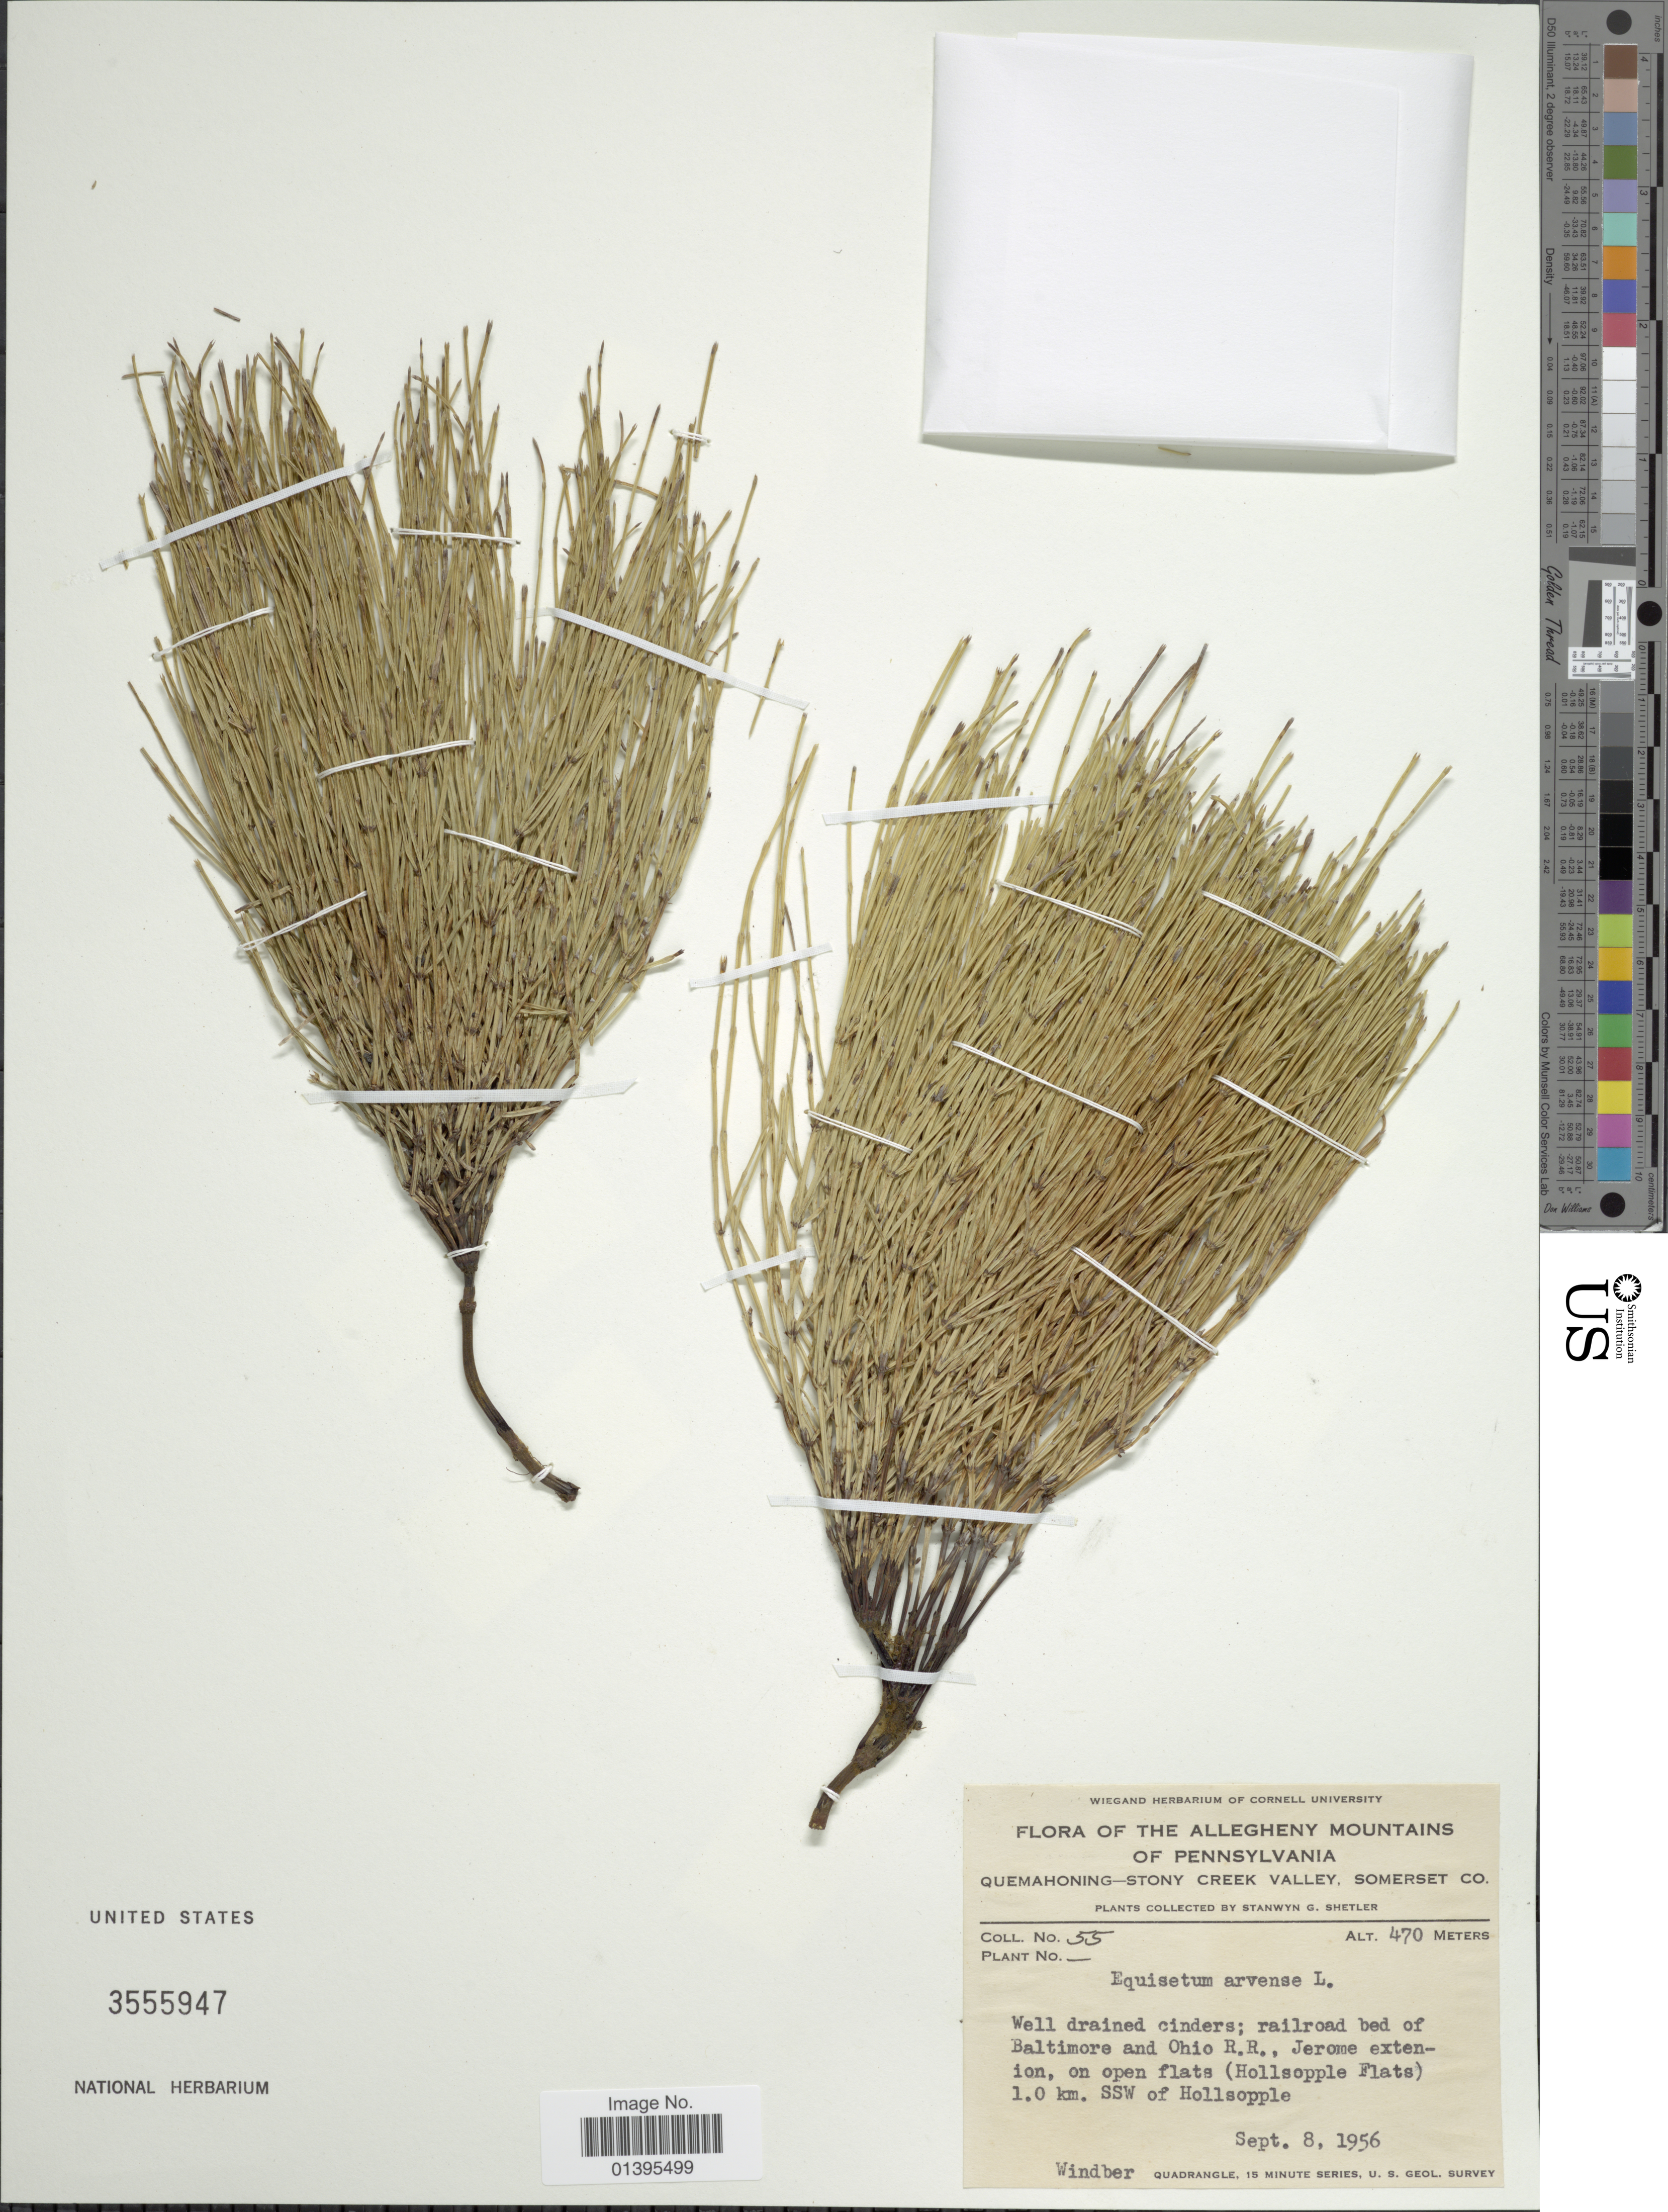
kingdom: Plantae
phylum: Tracheophyta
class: Polypodiopsida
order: Equisetales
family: Equisetaceae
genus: Equisetum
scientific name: Equisetum arvense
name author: L.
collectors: S. Shetler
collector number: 55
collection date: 1956-09-08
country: United States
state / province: Pennsylvania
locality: Allegheny mountains, Quemahoning-stony creek valley, Somerset Co., railroad bed of Baltimore an dOhio R.R., Jerome extenion, on open flats (Hollsopple Flats) 1.0 km SSW of Hollsopple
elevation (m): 470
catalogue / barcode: US 3555947